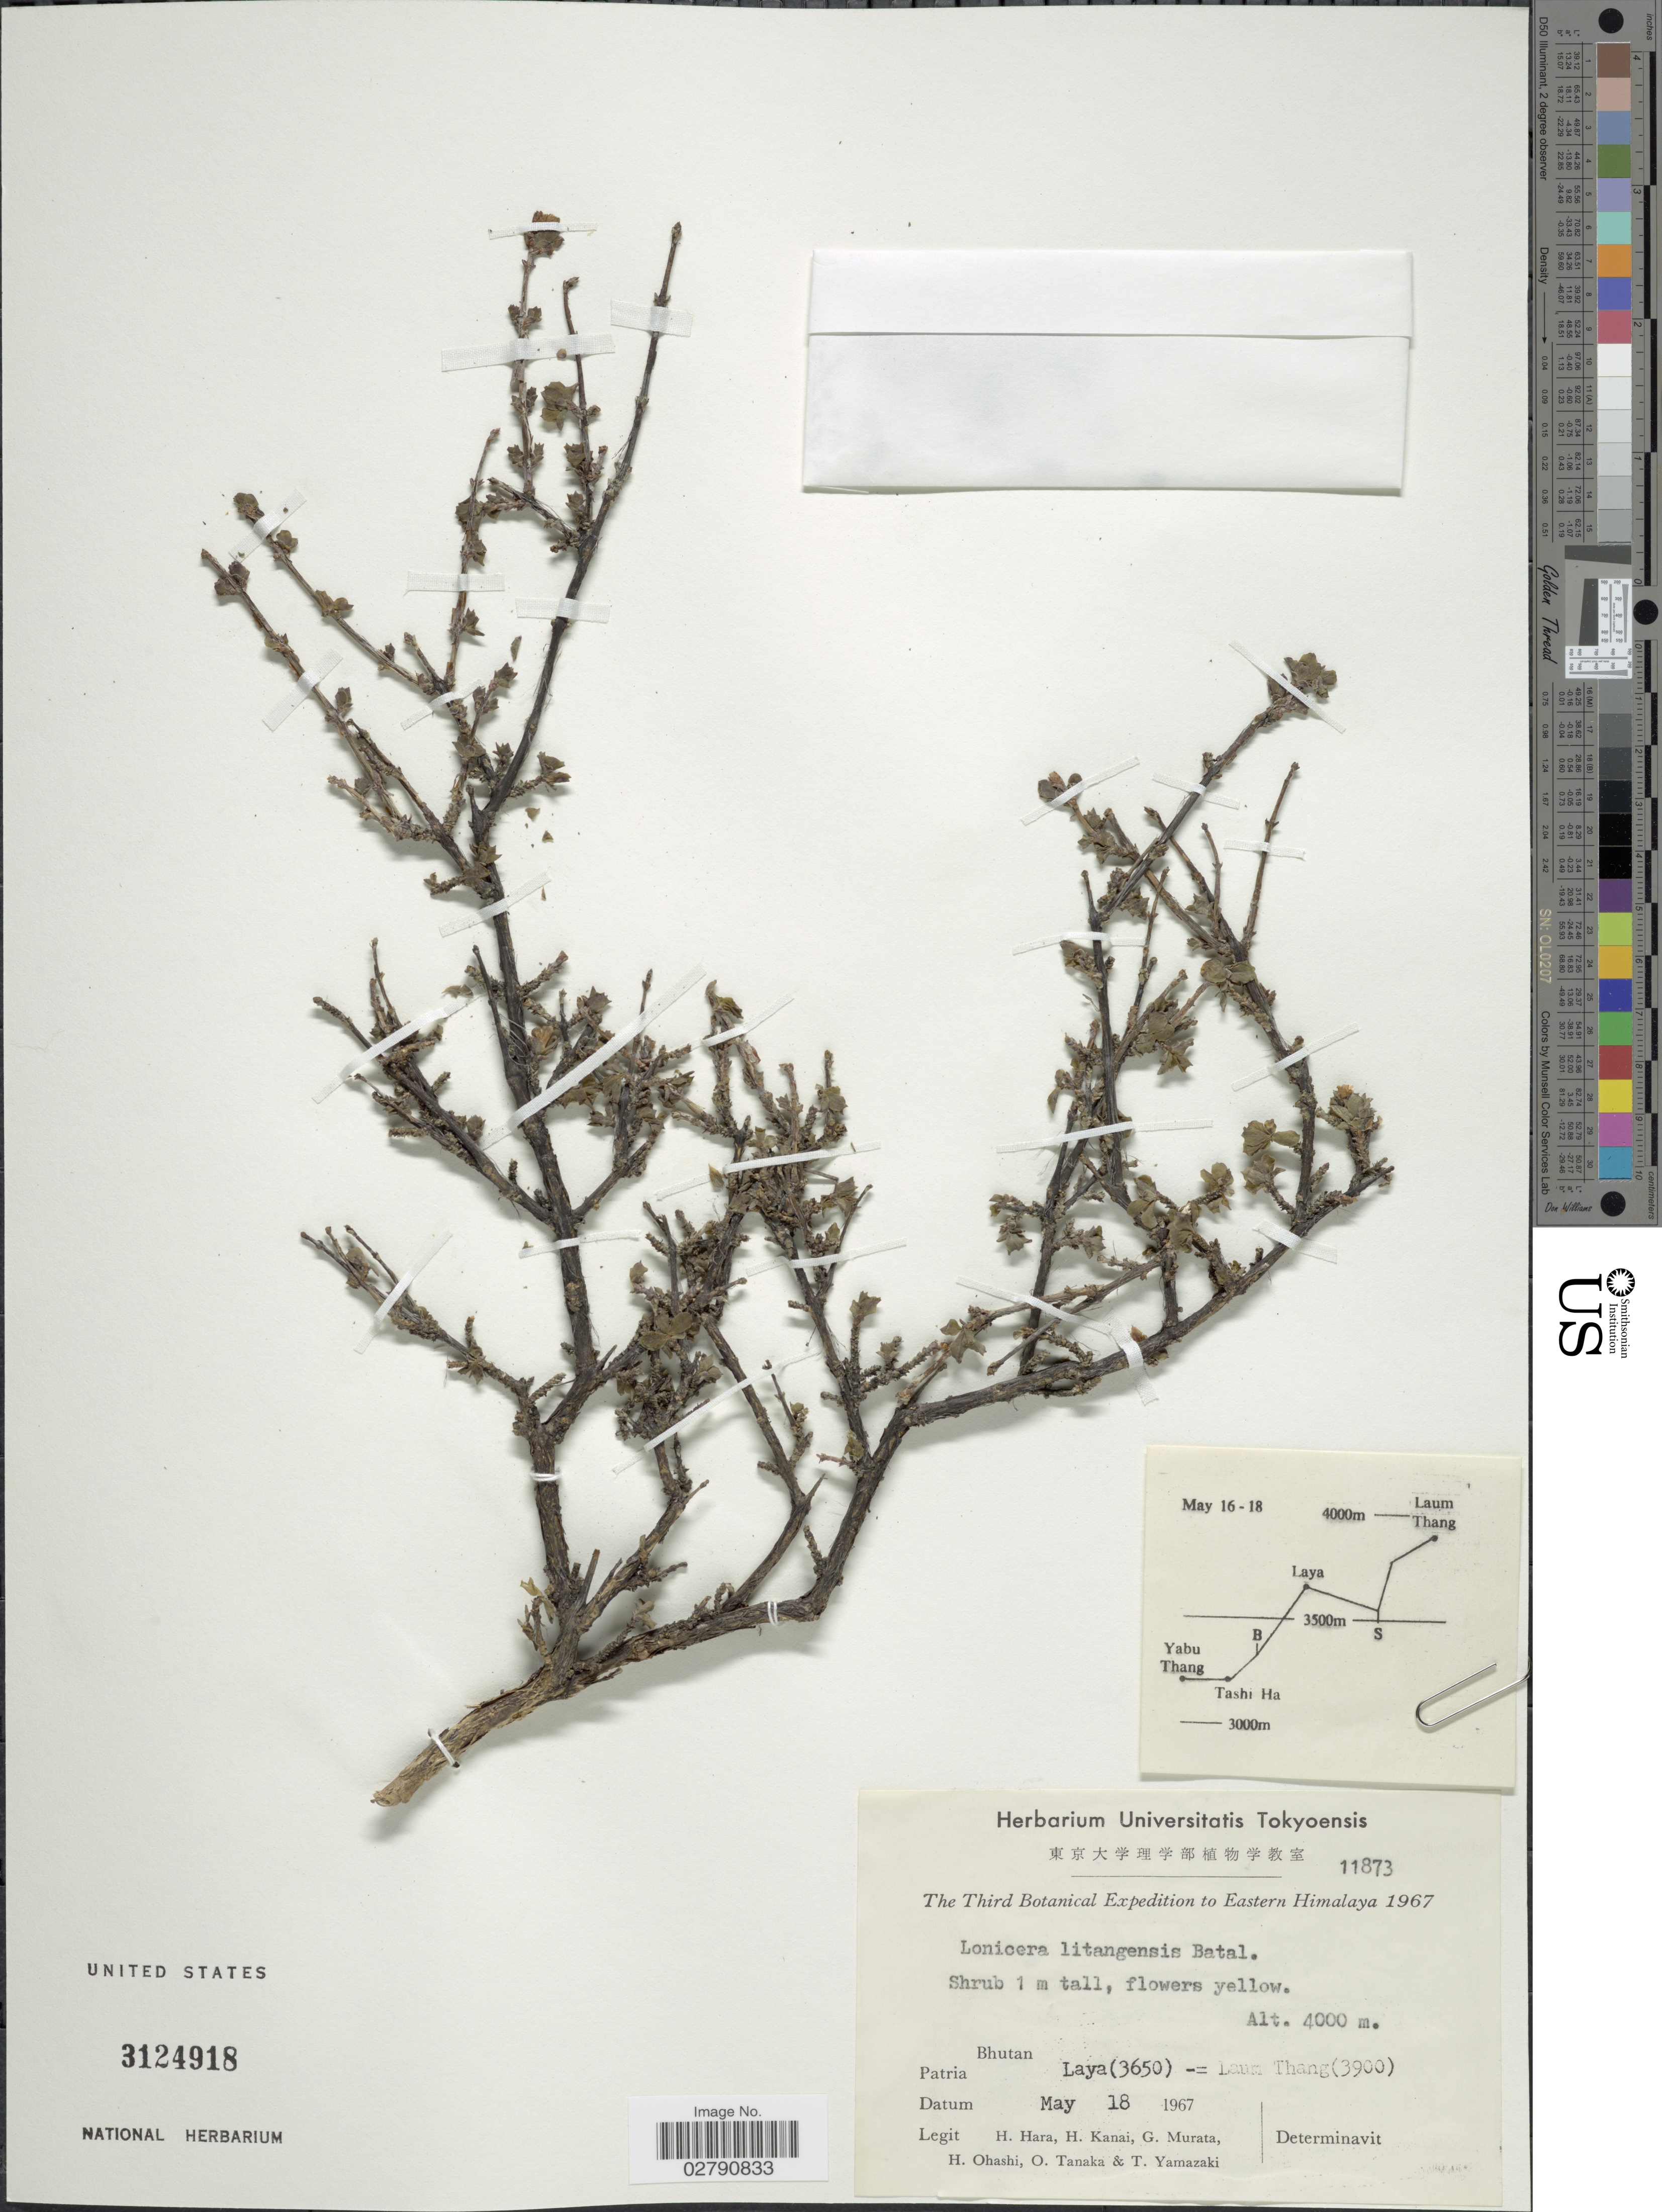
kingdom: Plantae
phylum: Tracheophyta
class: Magnoliopsida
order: Dipsacales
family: Caprifoliaceae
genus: Lonicera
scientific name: Lonicera litangensis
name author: Batalin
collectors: H. Hara, H. Kanai, G. Murata, H. Ohashi & et al.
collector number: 11873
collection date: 1967-05-18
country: Bhutan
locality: Laya (3650)-= Laum Thang (3900). Eastern Himalaya.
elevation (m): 4000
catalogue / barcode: US 3124918